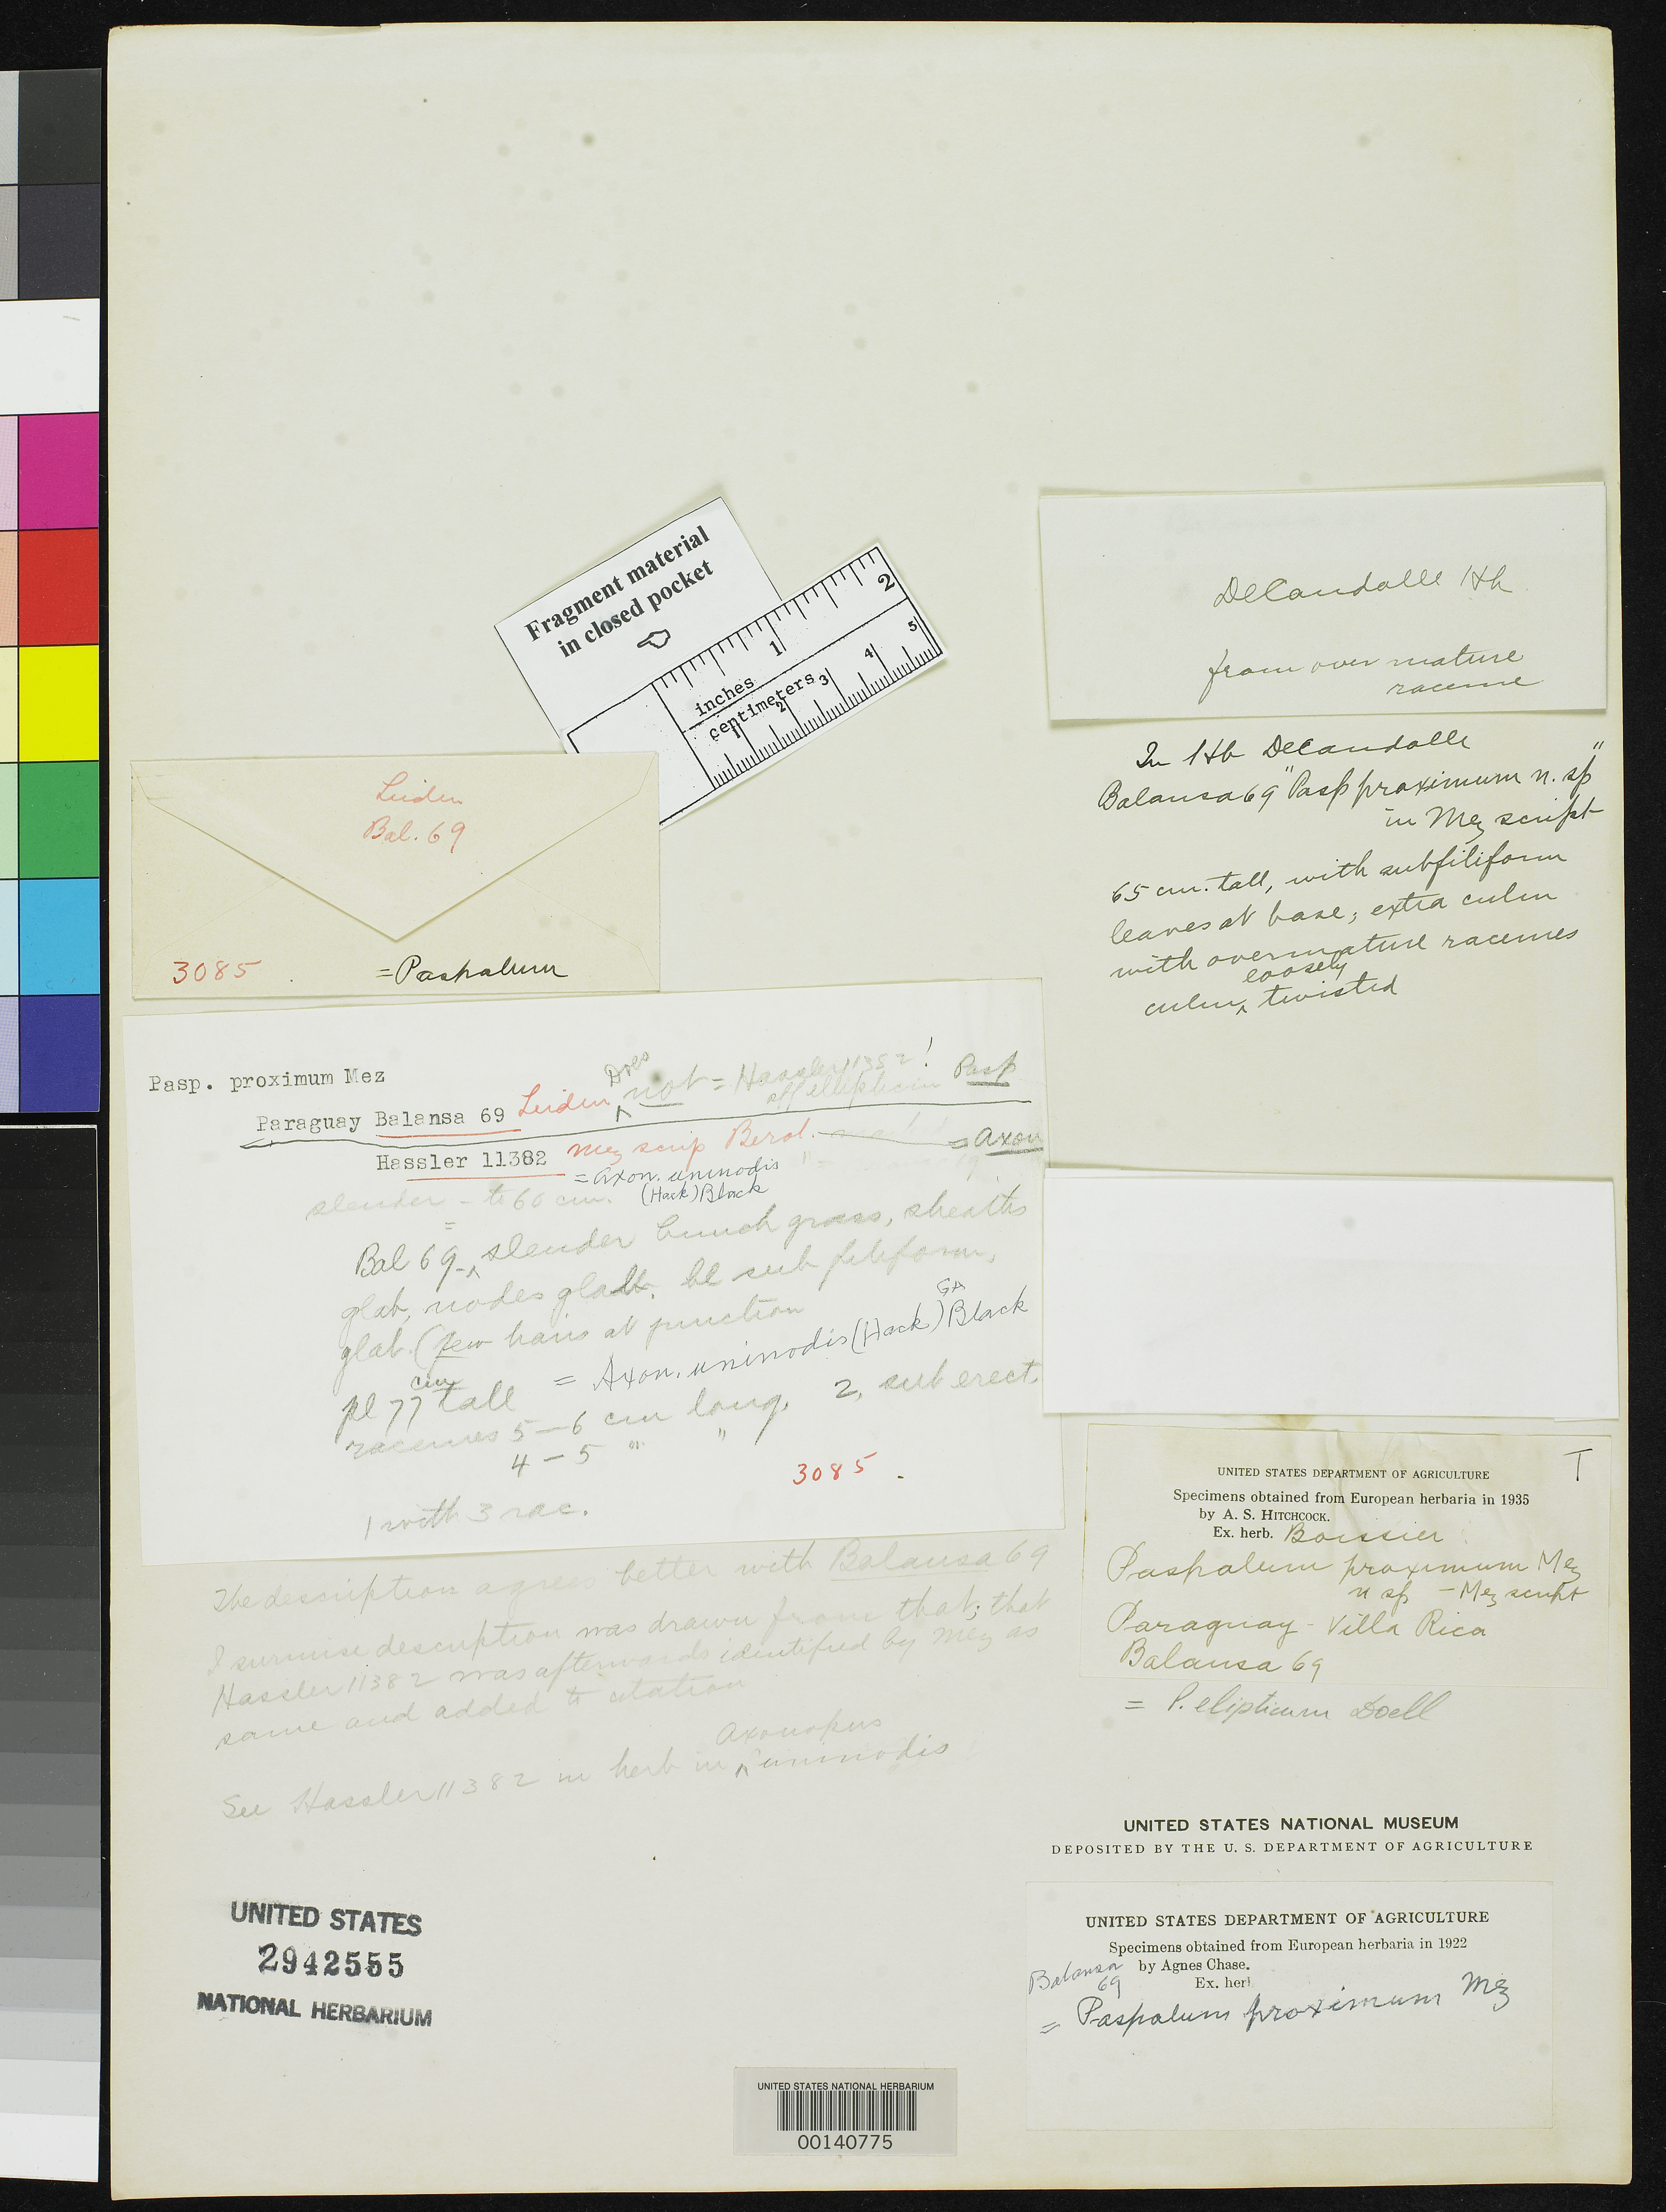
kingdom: Plantae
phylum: Tracheophyta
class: Liliopsida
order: Poales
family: Poaceae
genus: Paspalum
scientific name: Paspalum proximum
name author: Mez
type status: Type Fragment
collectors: B. Balansa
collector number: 69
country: Paraguay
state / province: Guairá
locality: Villarrica.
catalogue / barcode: US 2942555